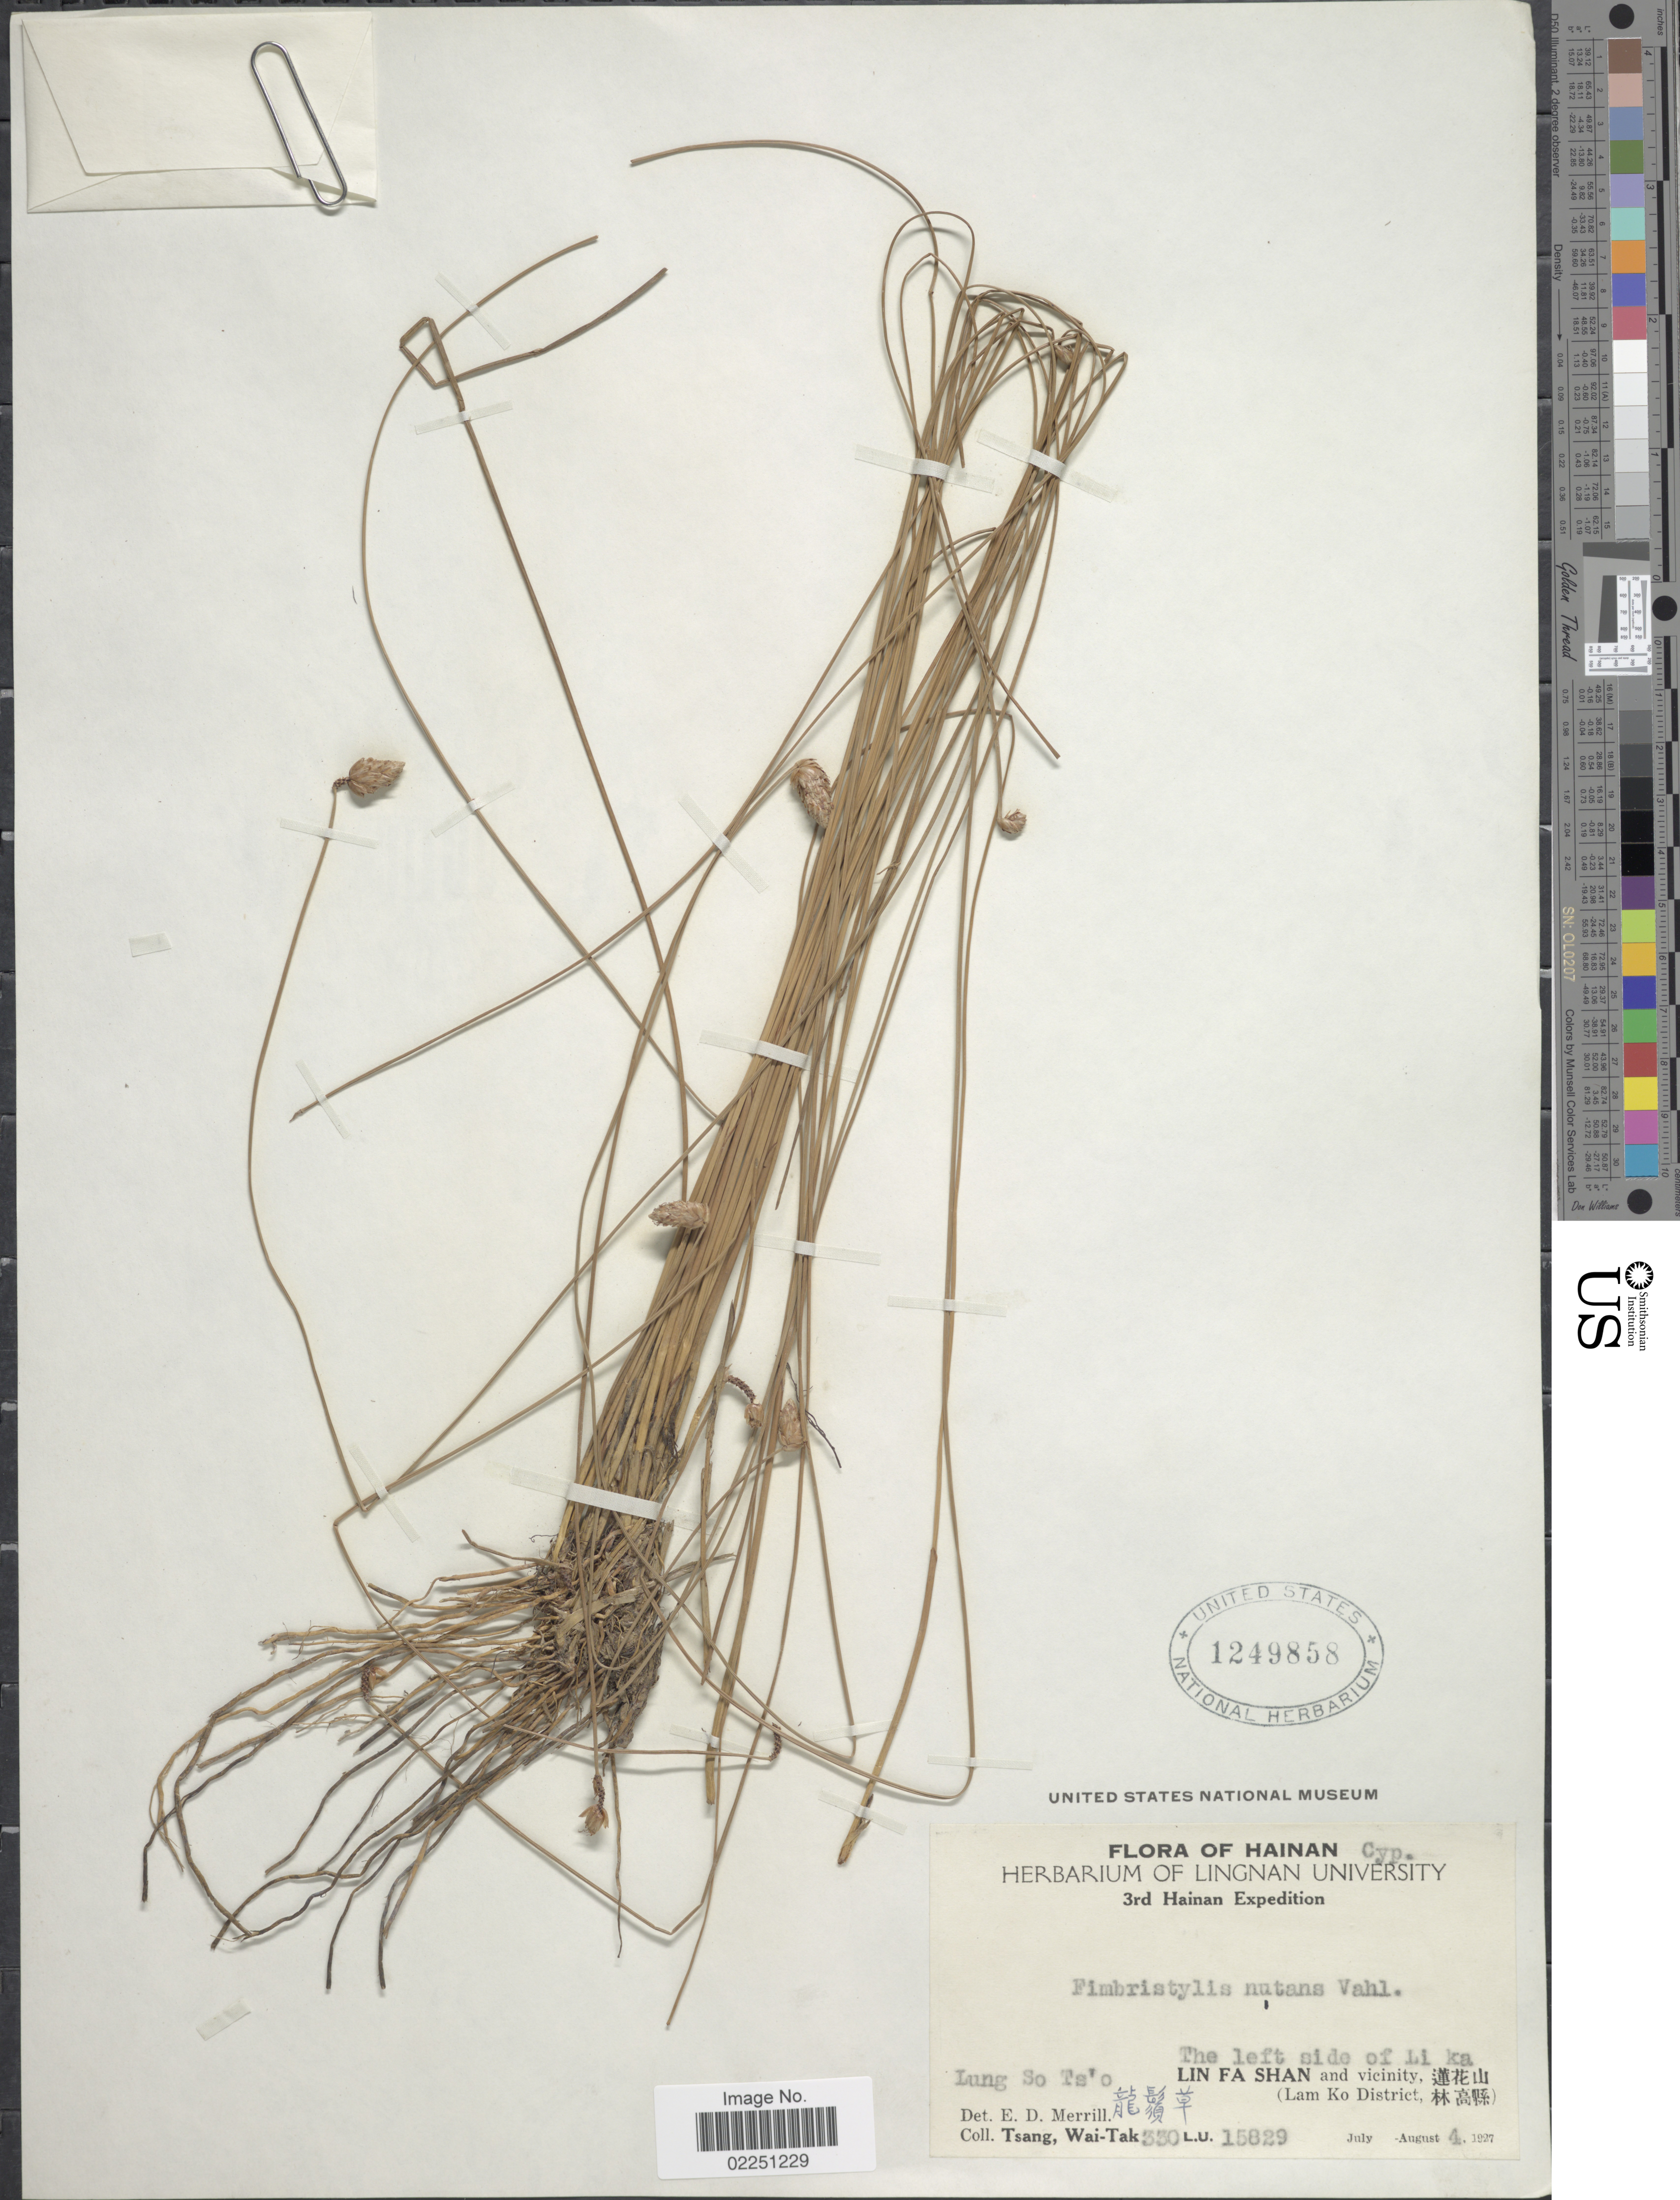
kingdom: Plantae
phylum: Tracheophyta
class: Liliopsida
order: Poales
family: Cyperaceae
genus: Fimbristylis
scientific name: Fimbristylis nutans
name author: (Retz.) Vahl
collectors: W. T. Tsang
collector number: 330/L.U.15829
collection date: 1927-08-04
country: China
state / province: Hainan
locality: The left side of Li Ka. Lin Fa Shan and vicinity, (Lam Ko District) Lung so Ts'o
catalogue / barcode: US 1249858